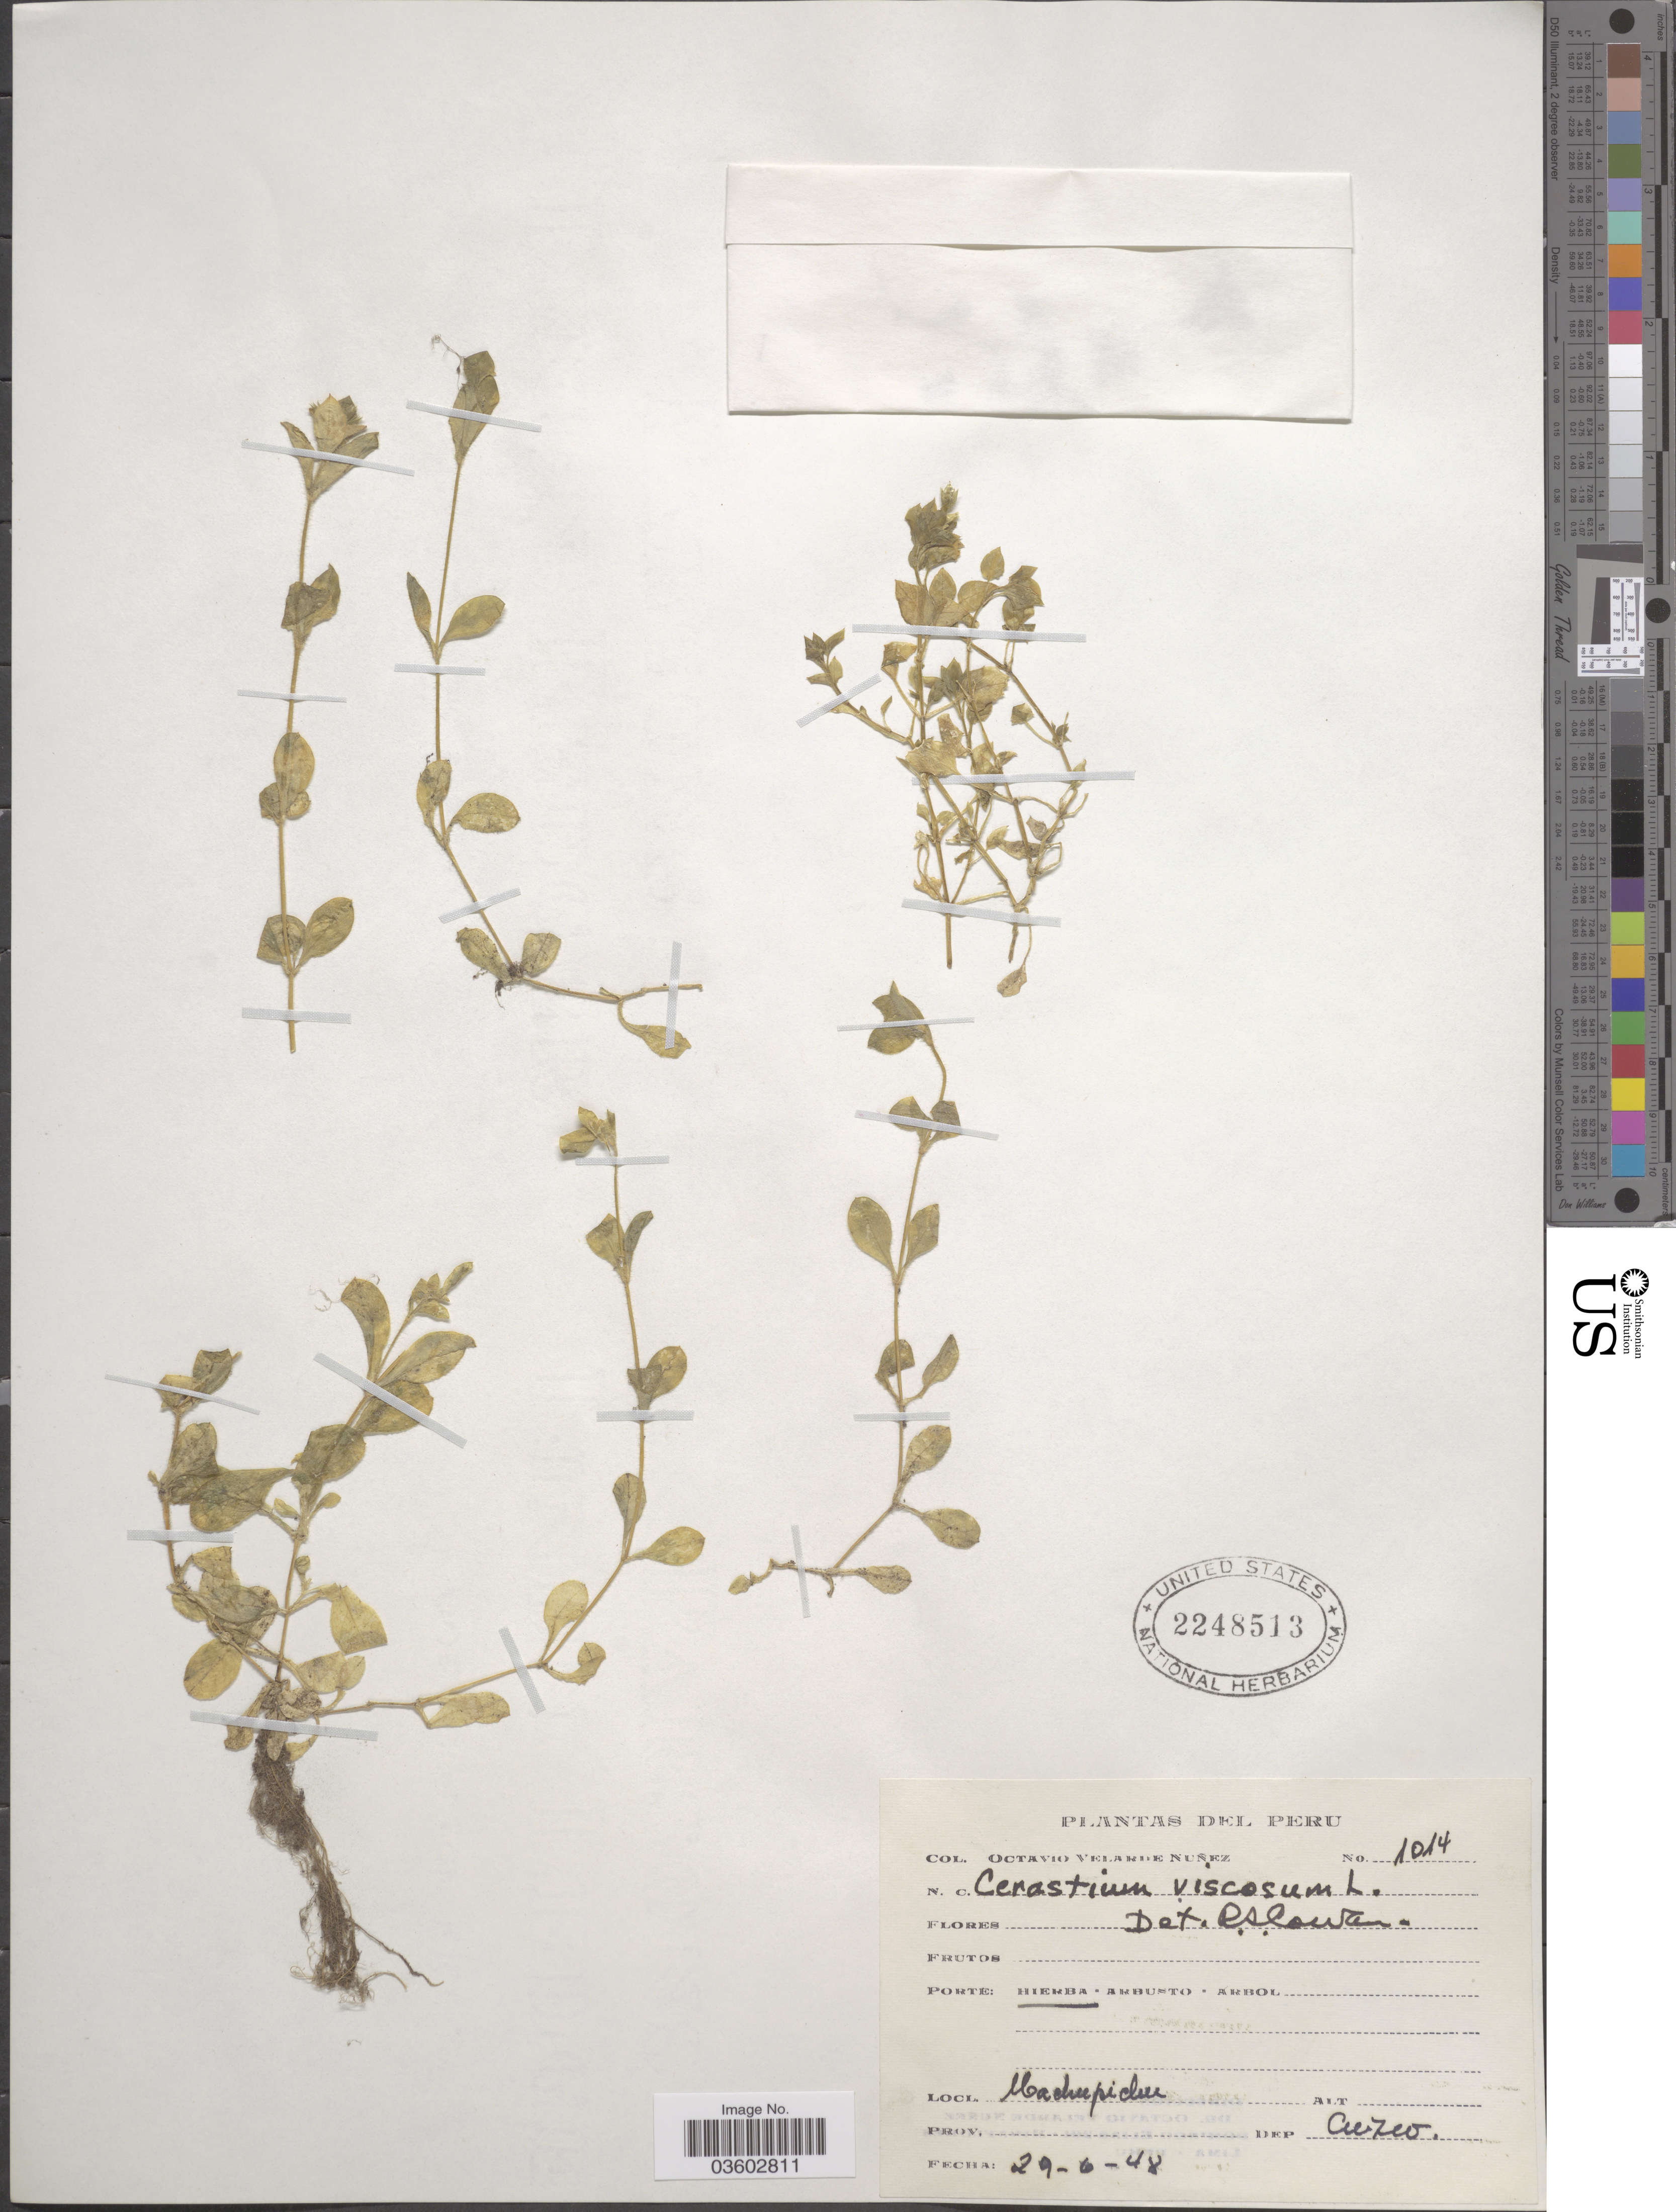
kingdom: Plantae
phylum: Tracheophyta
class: Magnoliopsida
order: Caryophyllales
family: Caryophyllaceae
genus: Cerastium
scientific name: Cerastium viscosum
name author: L.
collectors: O. Velarde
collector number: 1014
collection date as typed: Transcribed d/m/y: 29/6/48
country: Peru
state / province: Cusco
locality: Machupichu. Dep. Cuzco.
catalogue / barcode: US 2248513